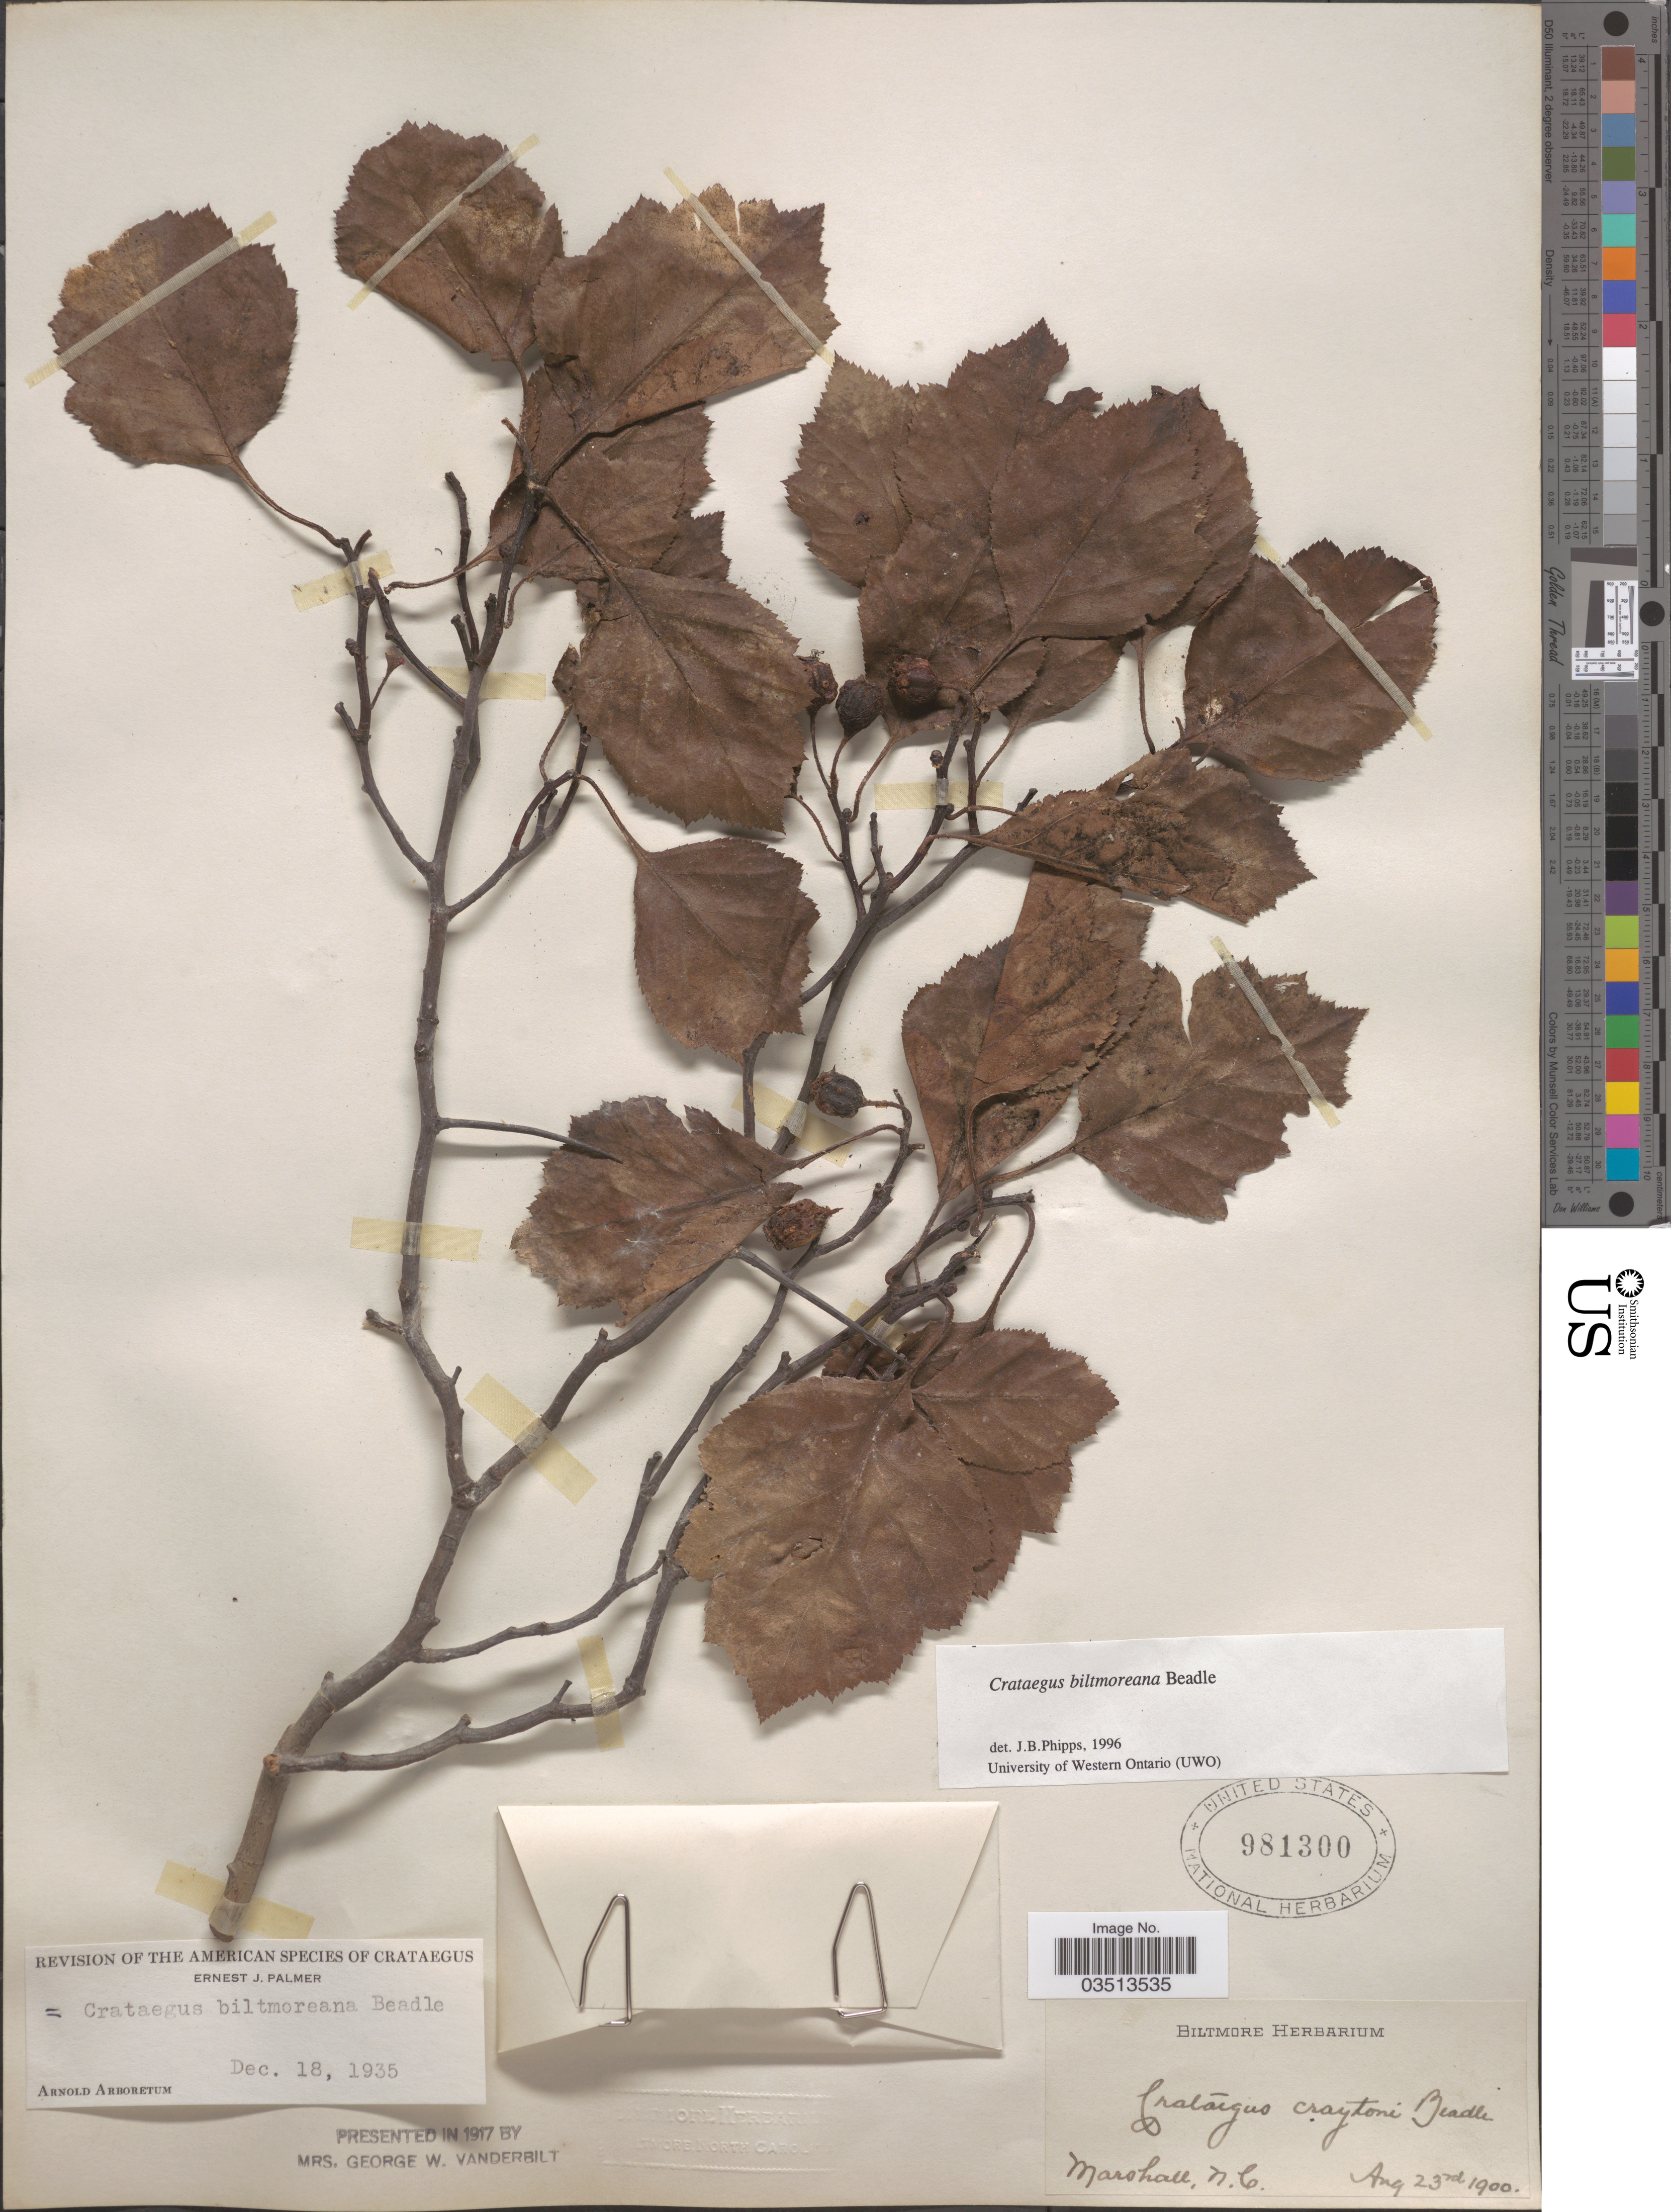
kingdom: Plantae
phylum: Tracheophyta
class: Magnoliopsida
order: Rosales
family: Rosaceae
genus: Crataegus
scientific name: Crataegus biltmoreana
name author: Beadle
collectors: ex herb. Biltmore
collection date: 1900-08-23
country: United States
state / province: North Carolina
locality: Marshall.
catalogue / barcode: US 981300